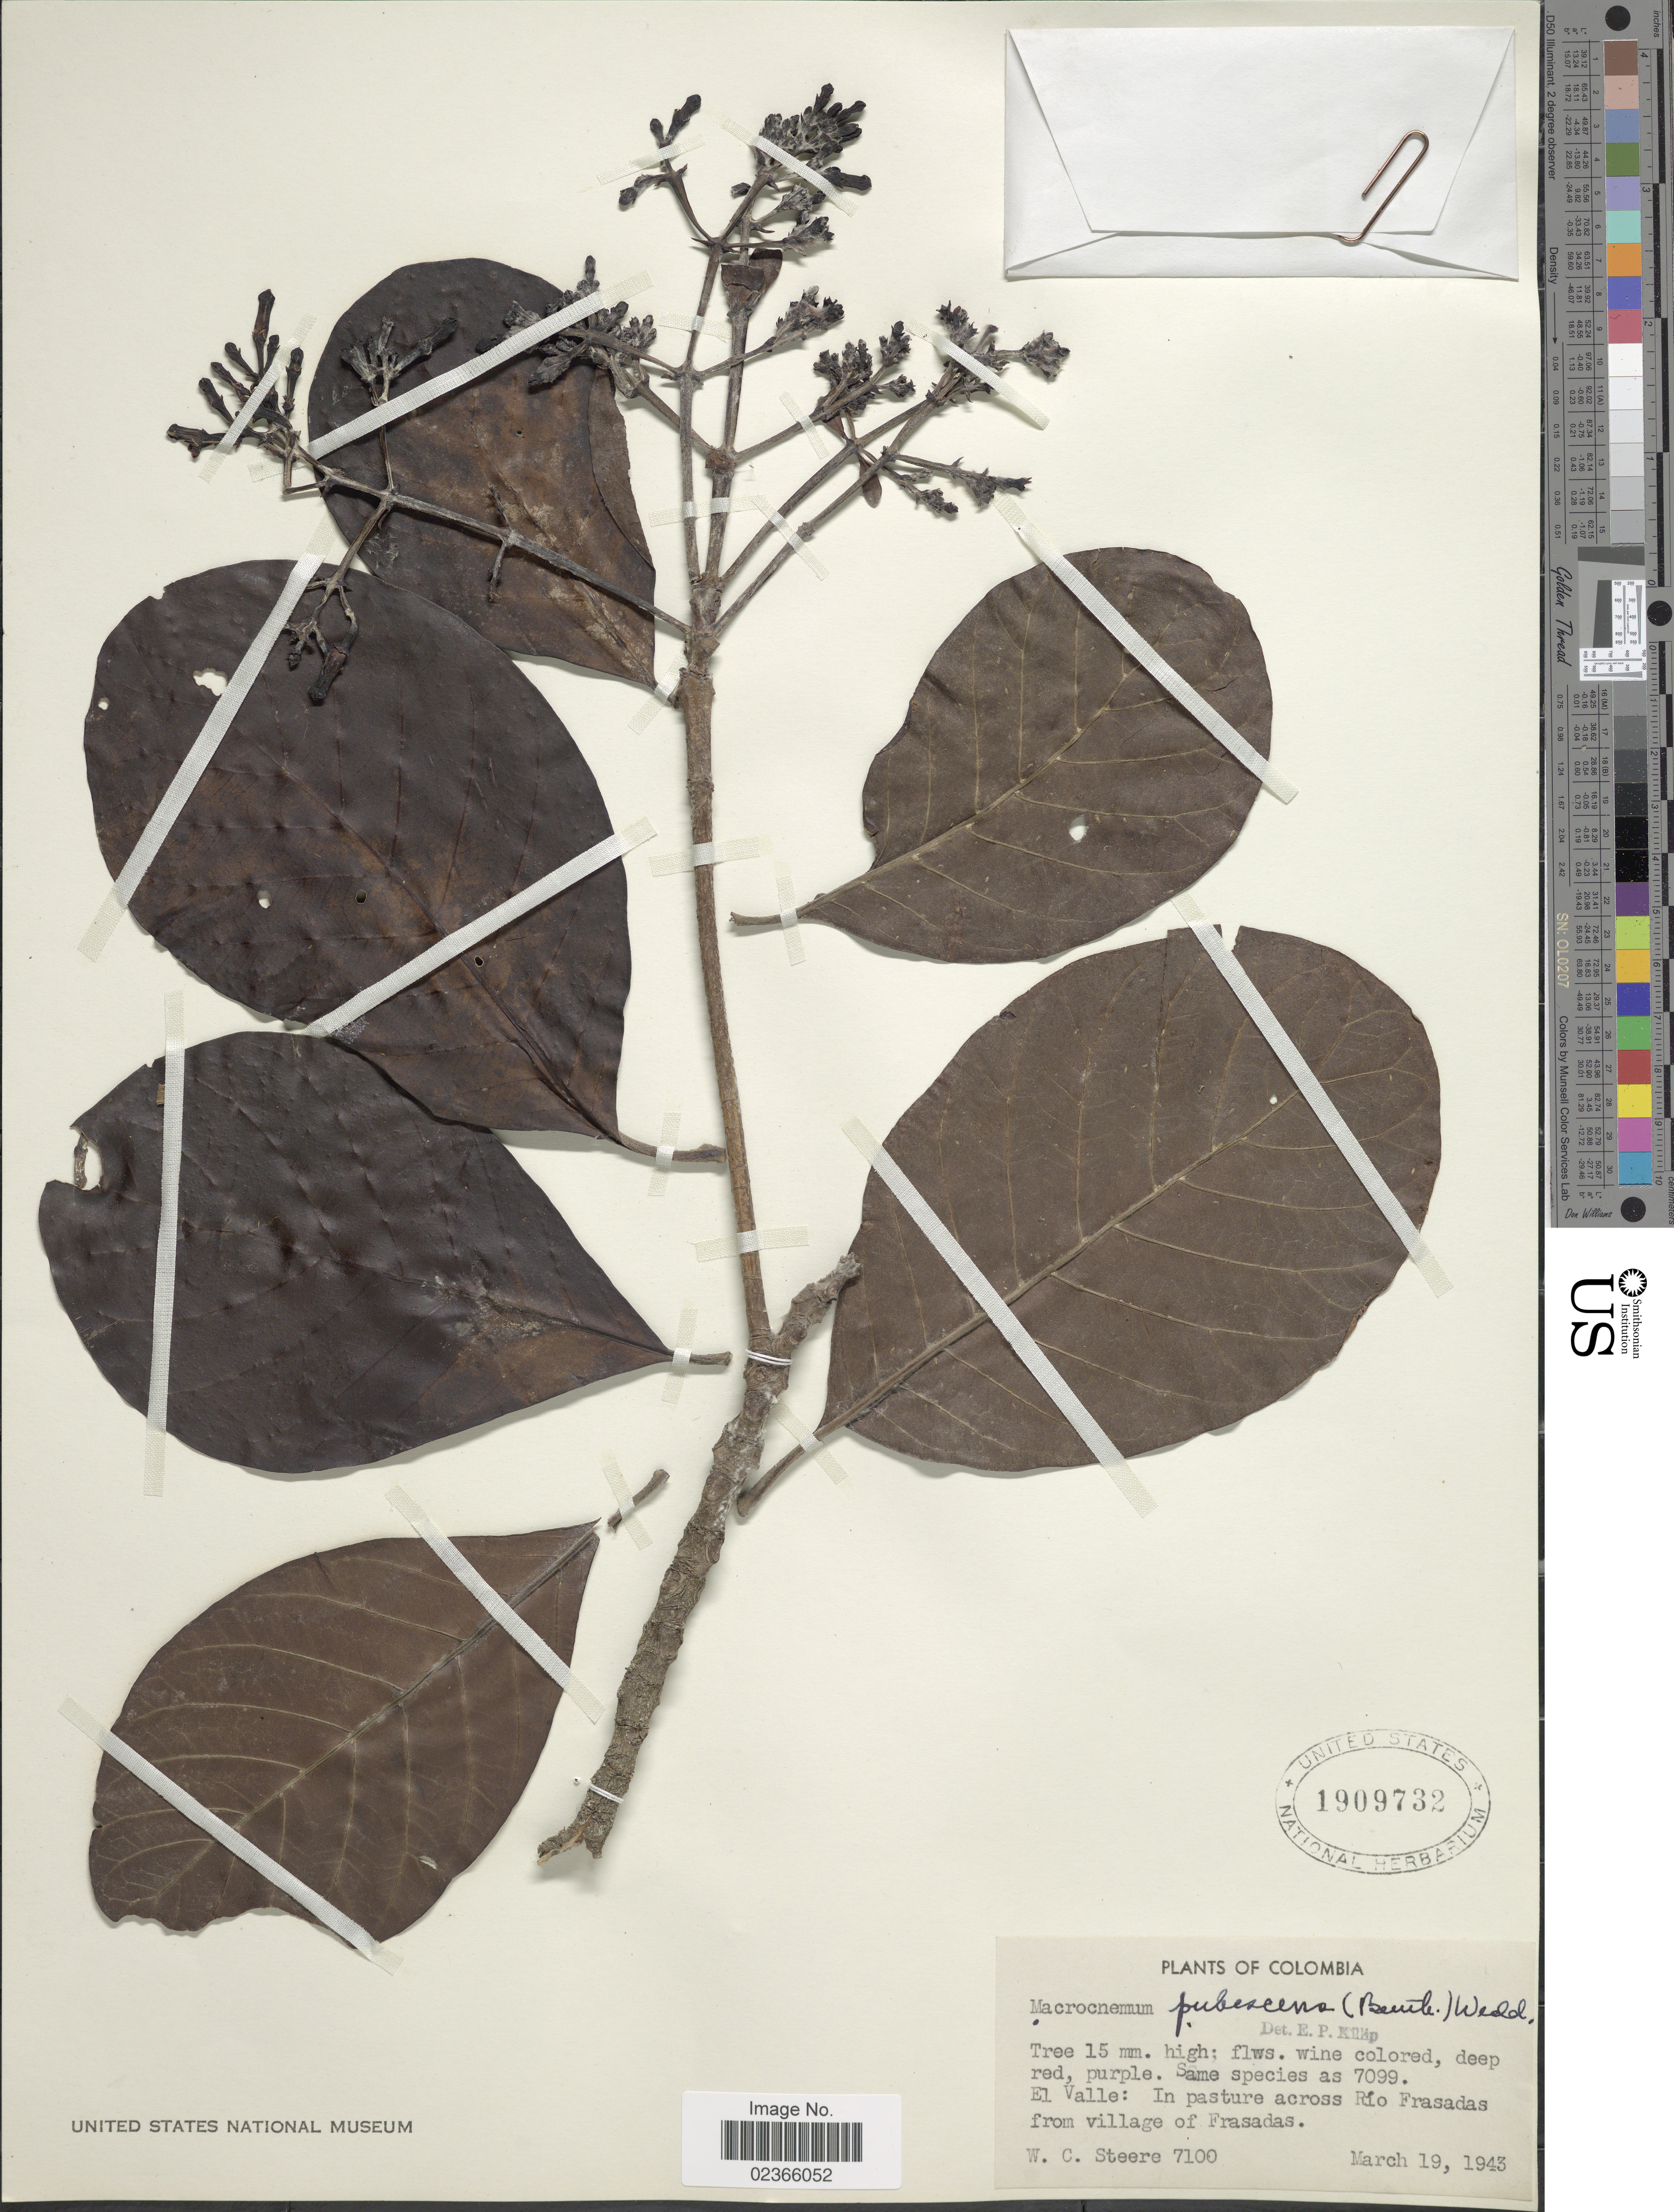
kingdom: Plantae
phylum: Tracheophyta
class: Magnoliopsida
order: Gentianales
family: Rubiaceae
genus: Macrocnemum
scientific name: Macrocnemum pubescens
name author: (Benth.) Wedd.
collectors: W. C. Steere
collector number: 7100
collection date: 1943-03-19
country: Colombia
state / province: Valle del Cauca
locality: El Valle: In pasture across Rio Frasadas from villagw of Frasadas,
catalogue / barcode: US 1909732